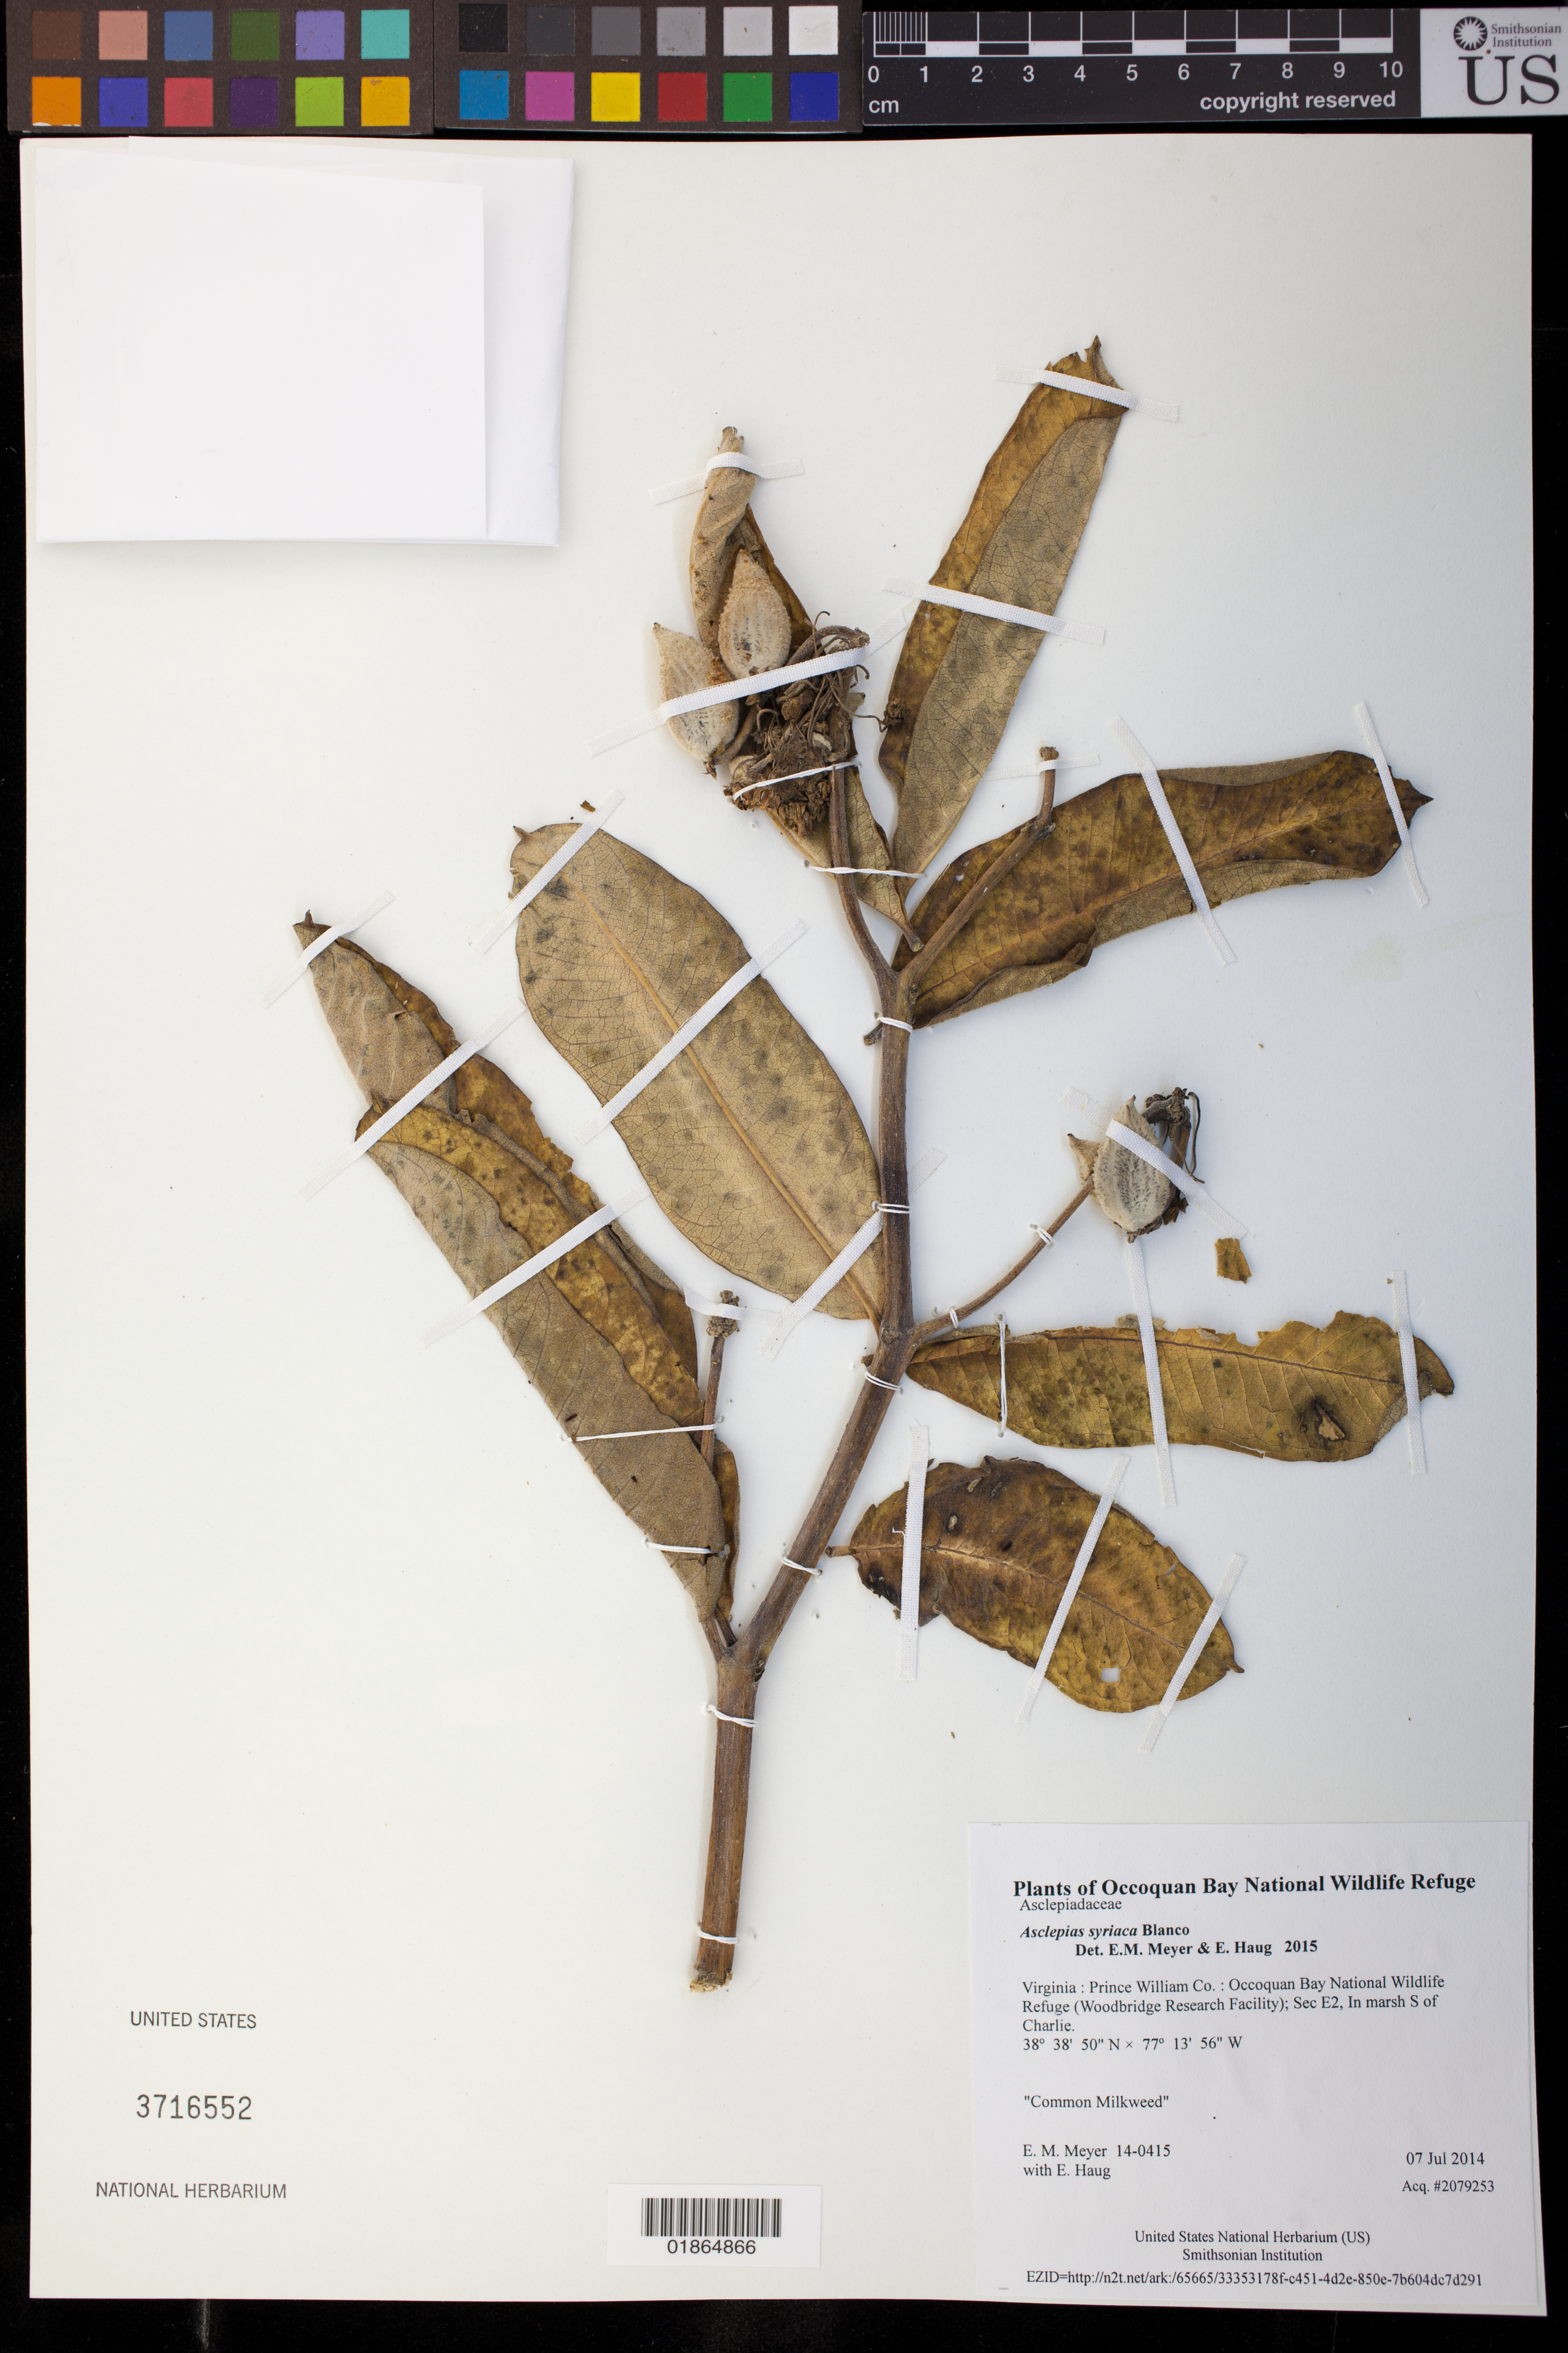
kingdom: Plantae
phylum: Tracheophyta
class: Magnoliopsida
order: Gentianales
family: Apocynaceae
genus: Asclepias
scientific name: Asclepias syriaca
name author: L.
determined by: Meyer, E. M.; Haug, E.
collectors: E. M. Meyer & E. Haug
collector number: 14-0415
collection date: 2014-07-07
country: United States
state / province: Virginia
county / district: Prince William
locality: Occoquan Bay National Wildlife Refuge (Woodbridge Research Facility); Sec E2, In marsh S of Charlie.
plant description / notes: Common Milkweed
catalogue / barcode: US 3716552